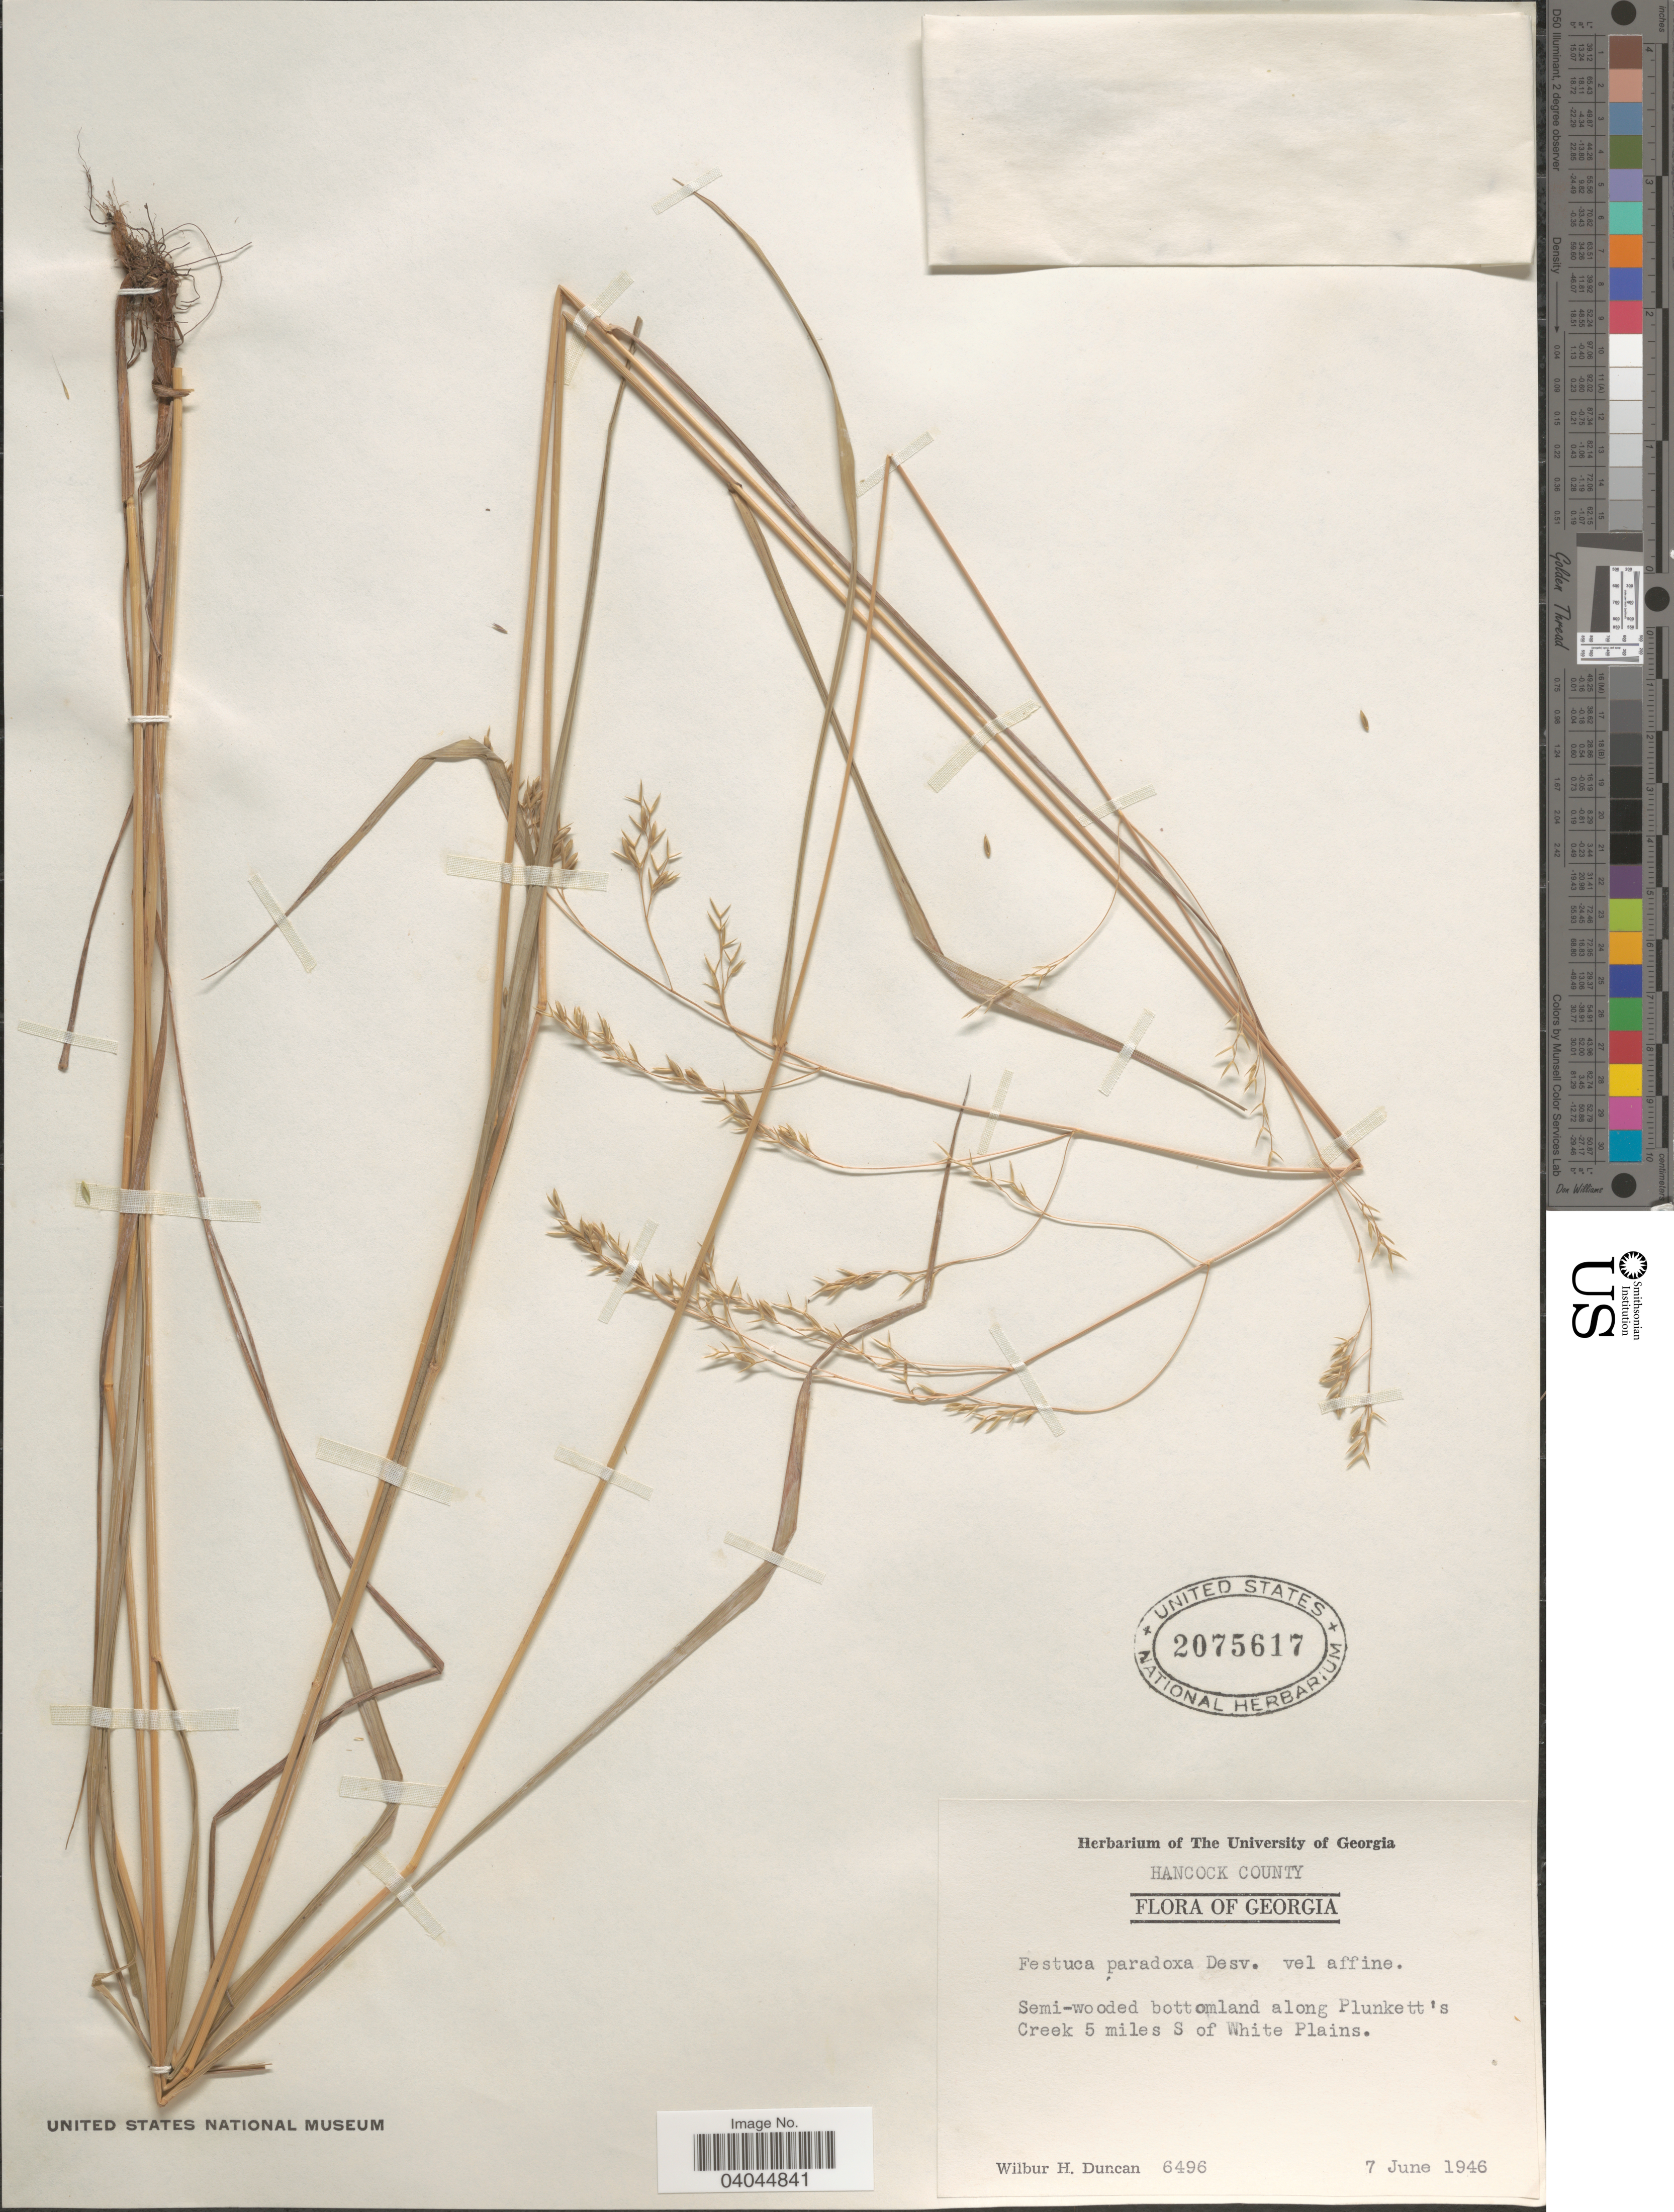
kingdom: Plantae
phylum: Tracheophyta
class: Liliopsida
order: Poales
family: Poaceae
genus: Festuca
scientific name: Festuca paradoxa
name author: Desv.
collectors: W. H. Duncan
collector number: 6496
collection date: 1946-06-07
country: United States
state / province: Georgia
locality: Hancock County. Semi-wooded bottomland along Plunkett's Creek 5 miles S of White Plains.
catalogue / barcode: US 2075617